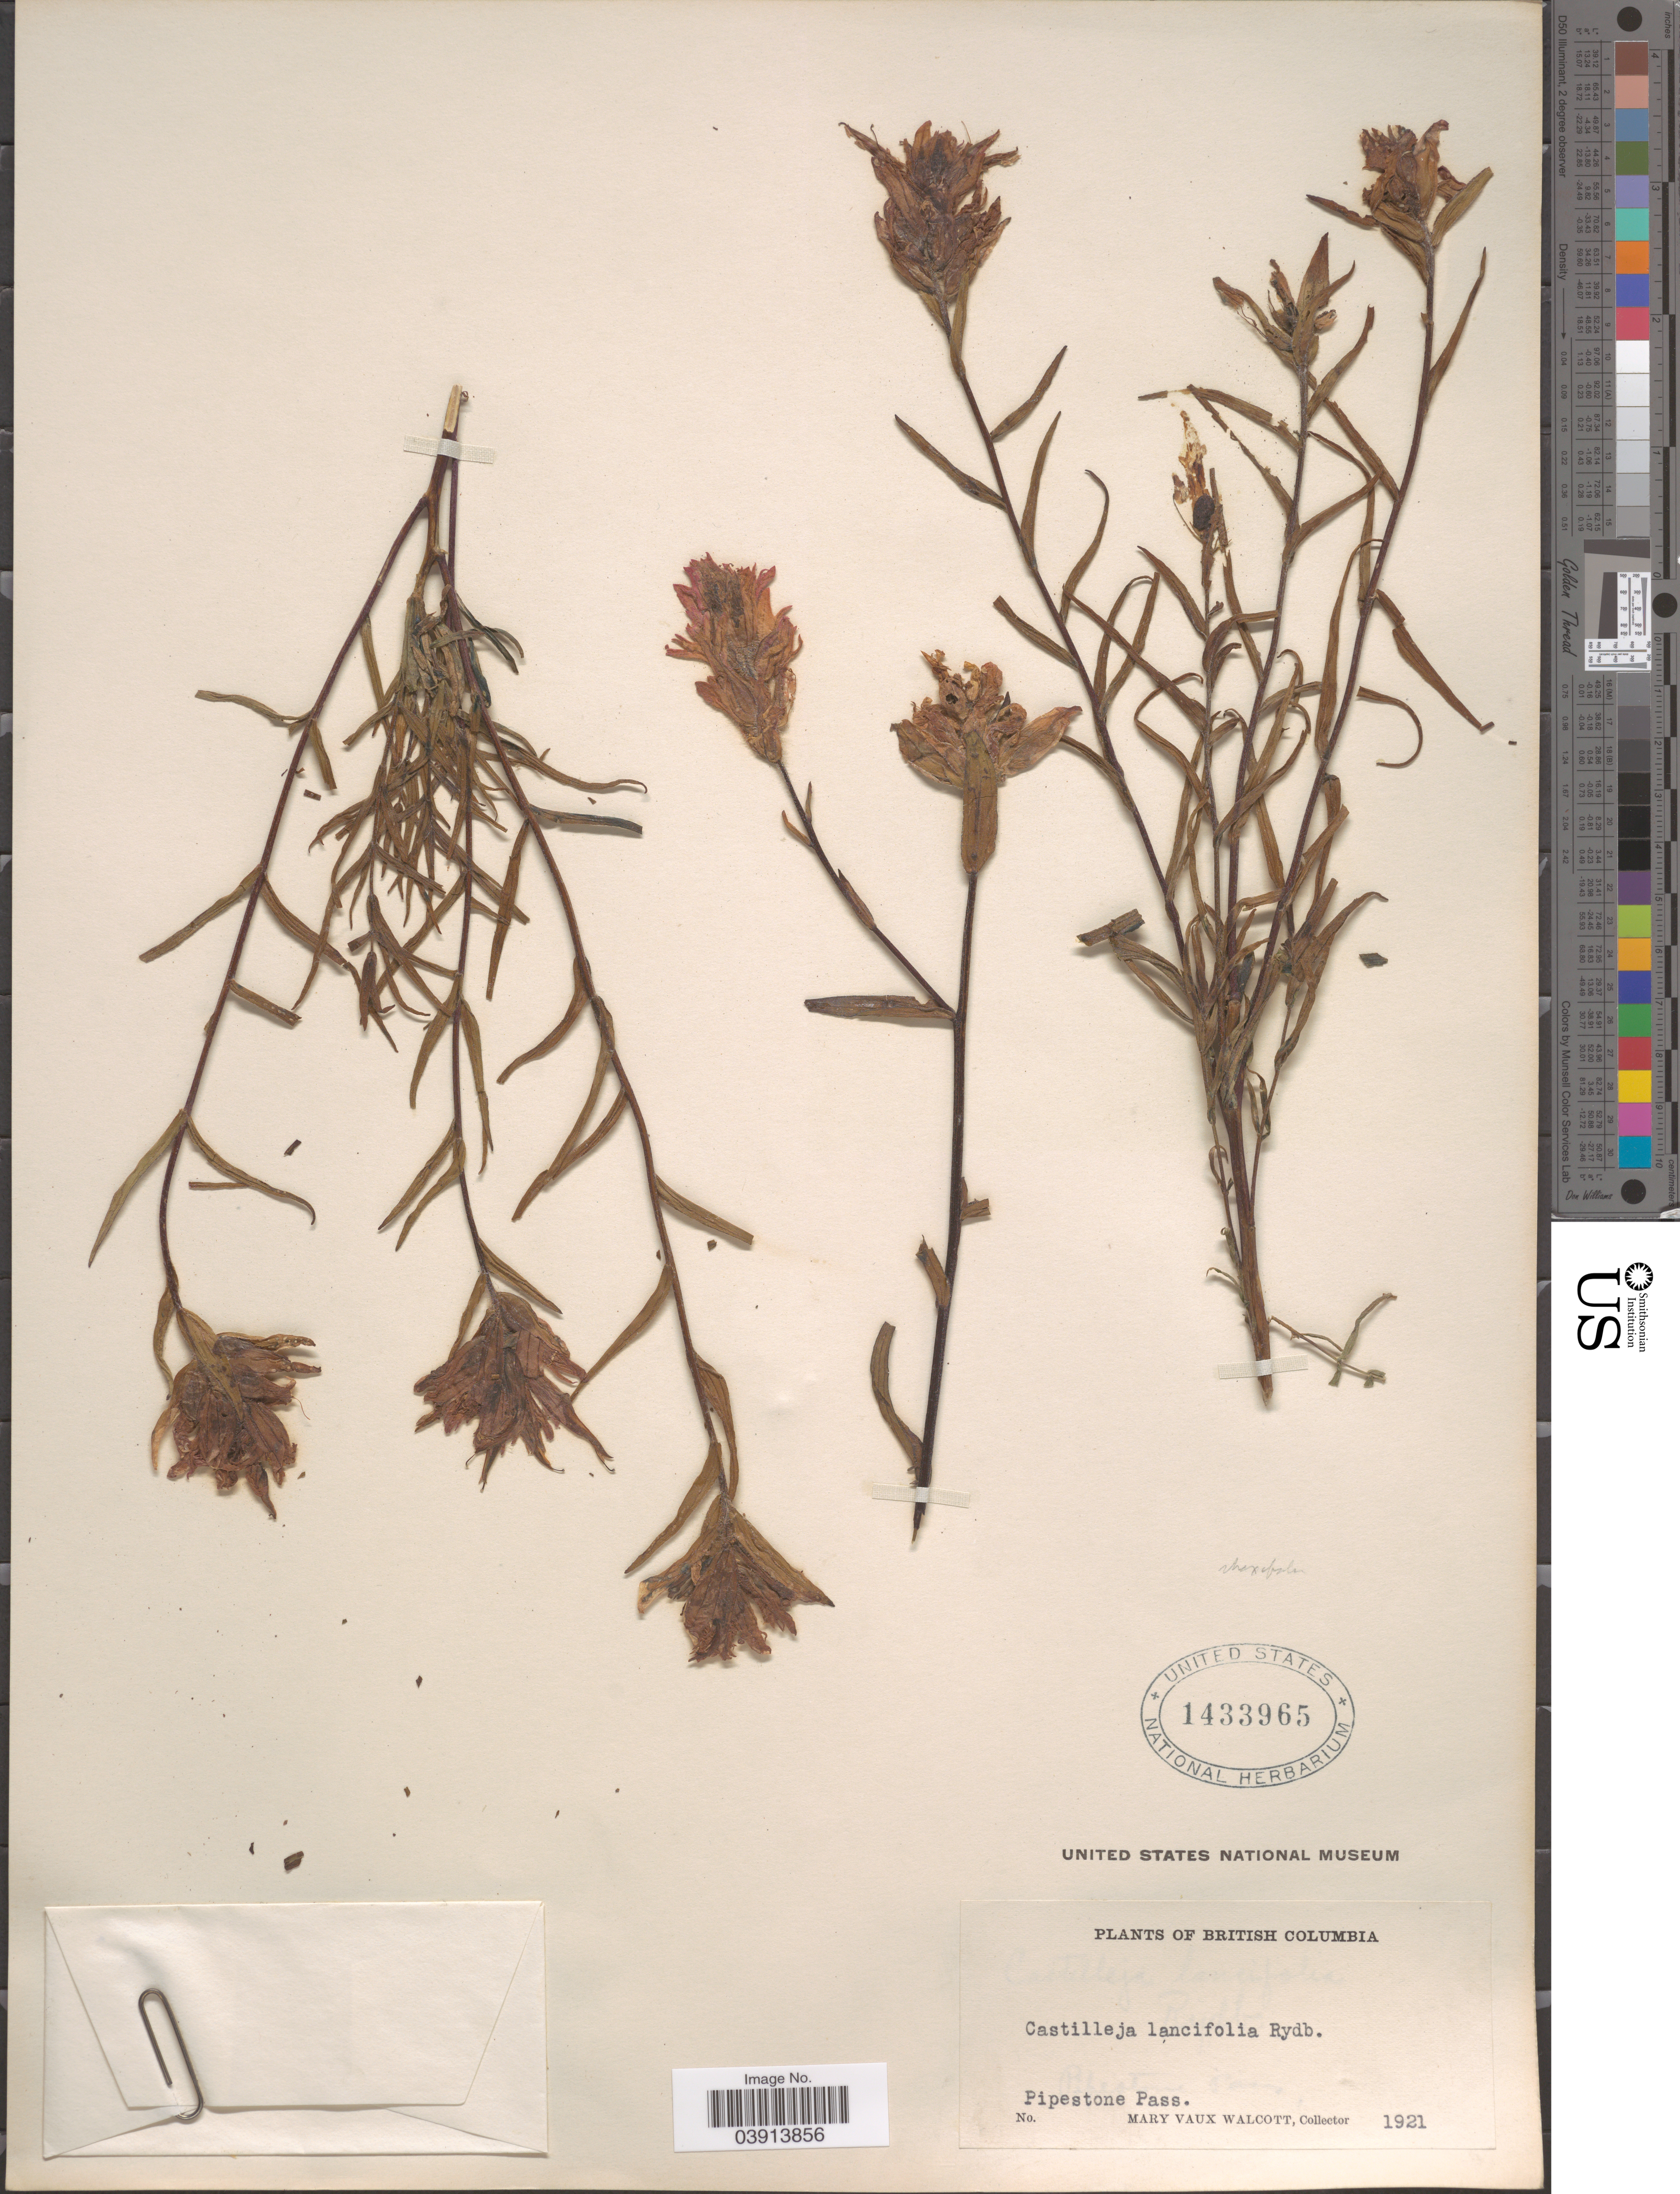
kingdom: Plantae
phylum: Tracheophyta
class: Magnoliopsida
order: Lamiales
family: Orobanchaceae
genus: Castilleja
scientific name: Castilleja rhexiifolia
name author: Rydb.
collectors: M. Walcott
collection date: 1921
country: Canada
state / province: British Columbia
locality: Pipestone Pass.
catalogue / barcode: US 1433965